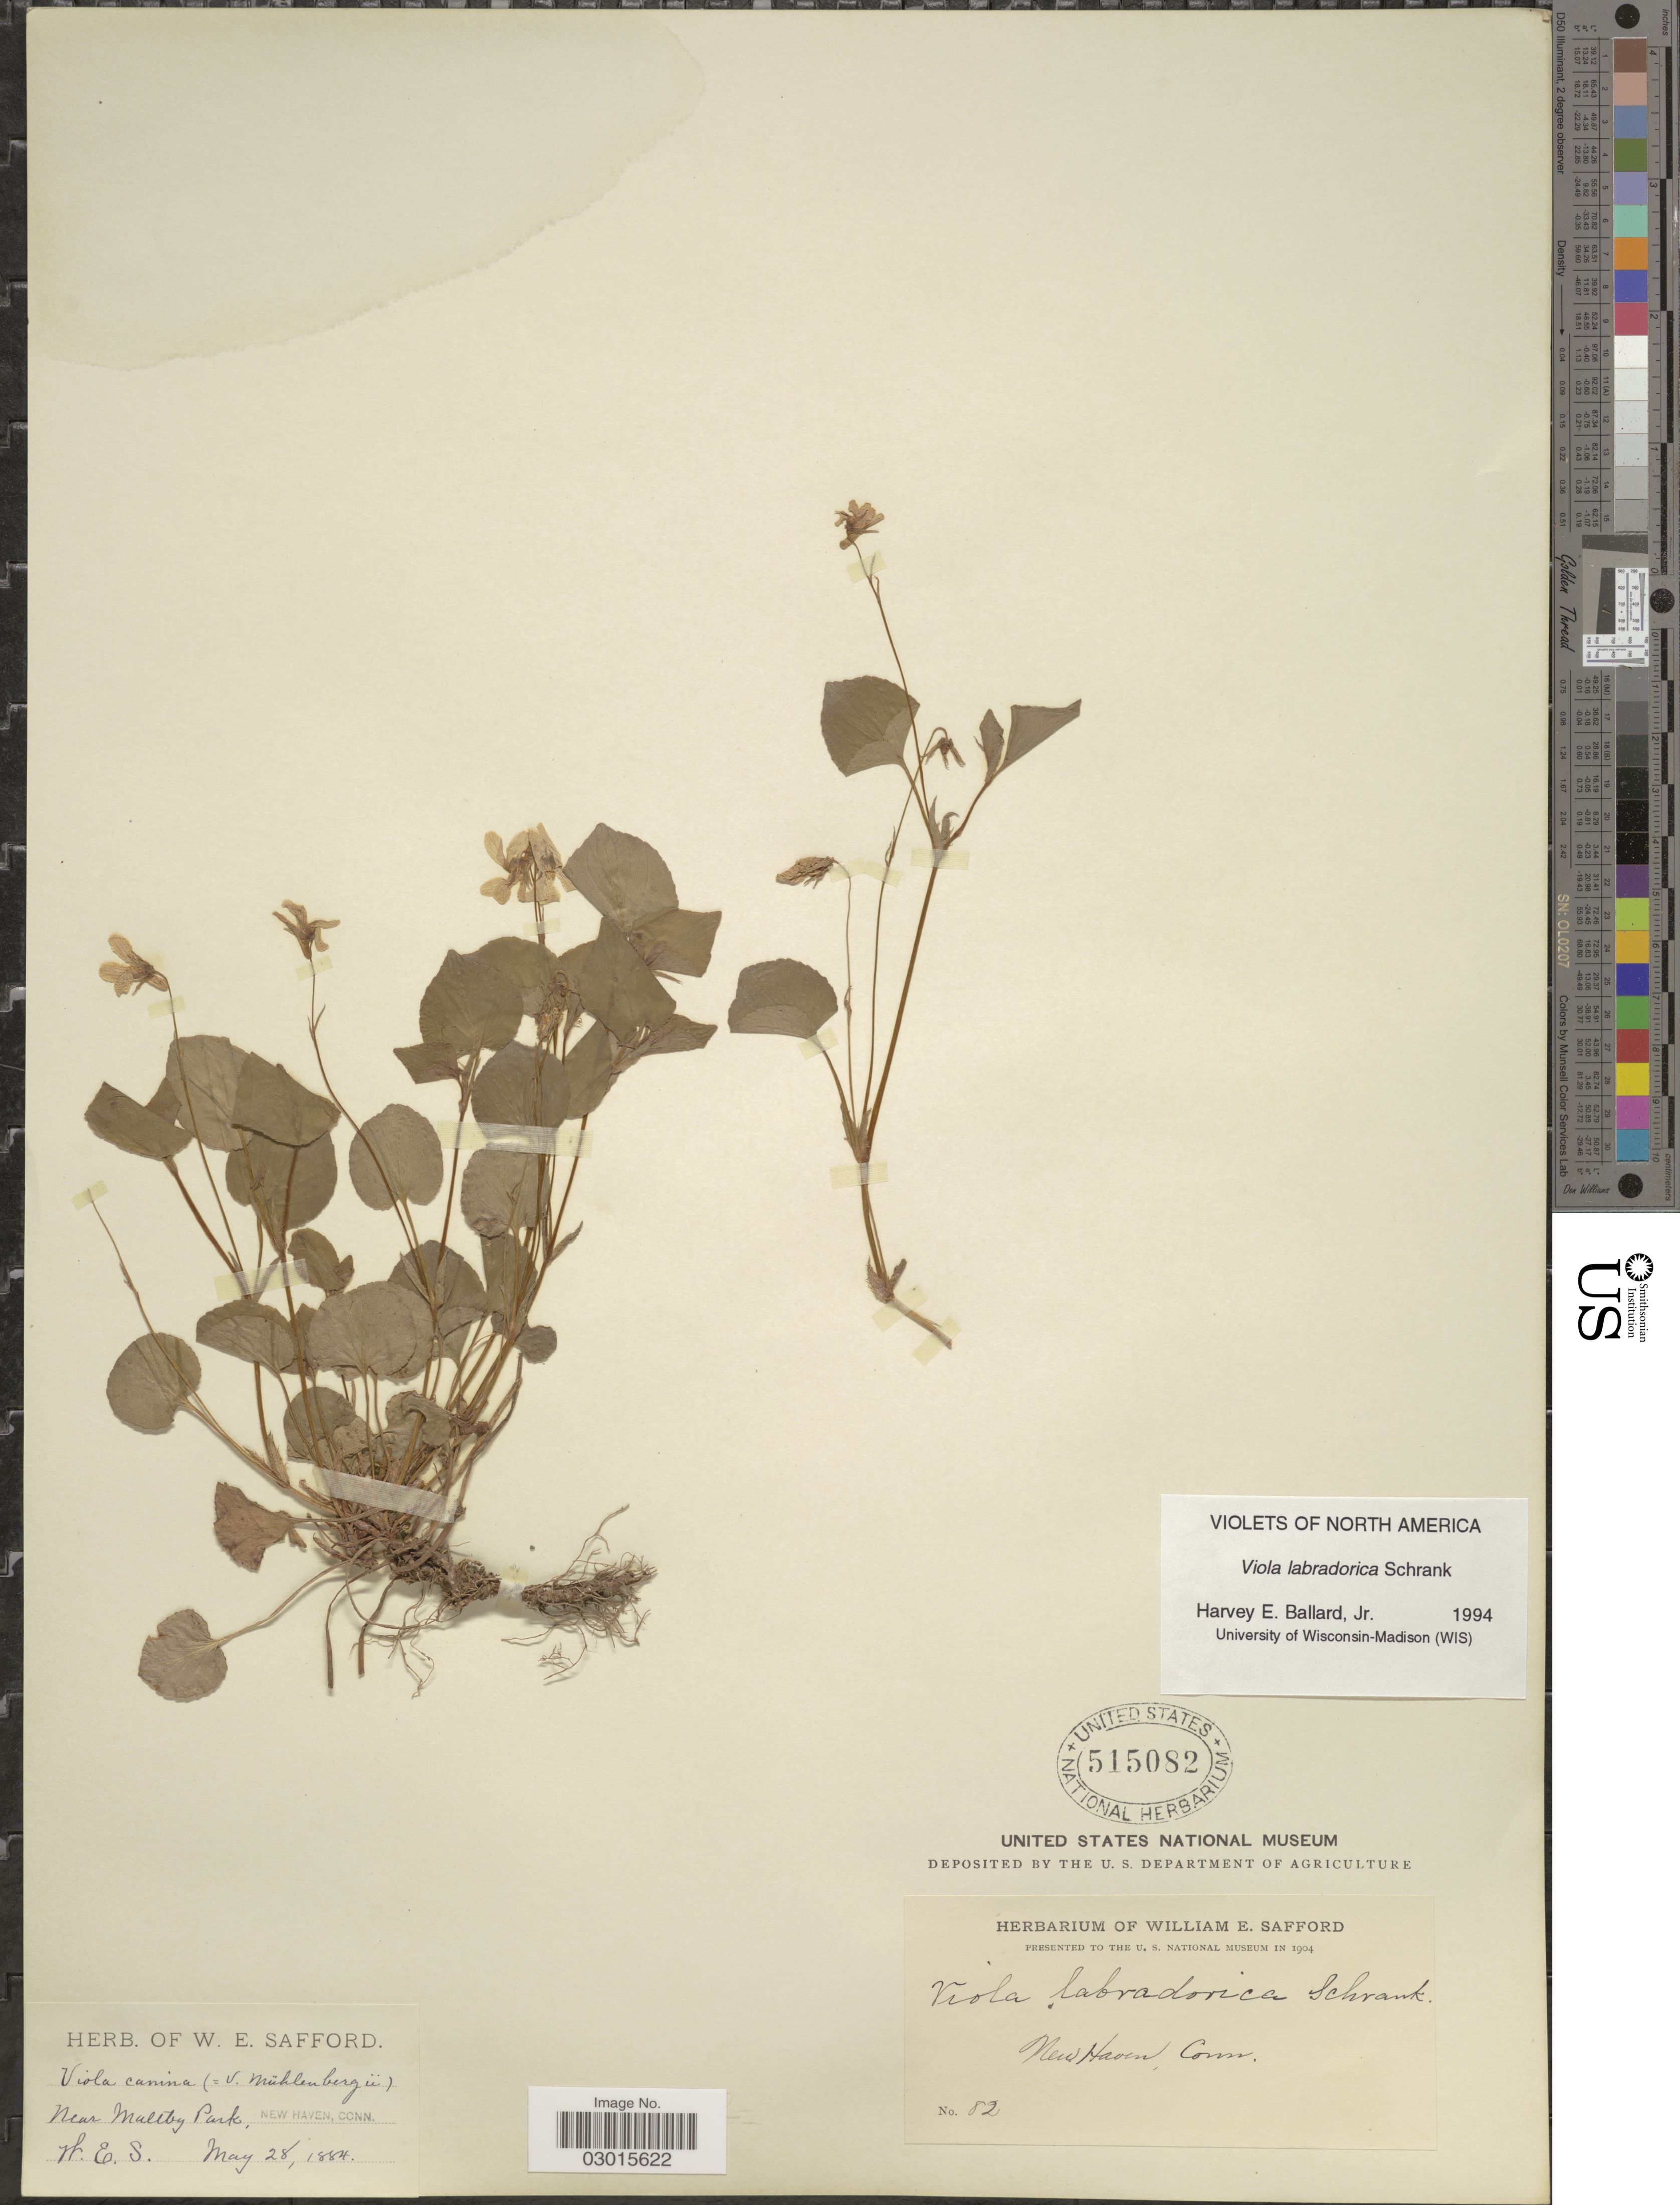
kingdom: Plantae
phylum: Tracheophyta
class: Magnoliopsida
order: Malpighiales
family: Violaceae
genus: Viola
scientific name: Viola labradorica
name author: Schrank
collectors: W. E. Safford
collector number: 82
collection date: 1884-05-28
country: United States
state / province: Connecticut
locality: Near Maltby Park, New Haven, Conn.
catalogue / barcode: US 515082